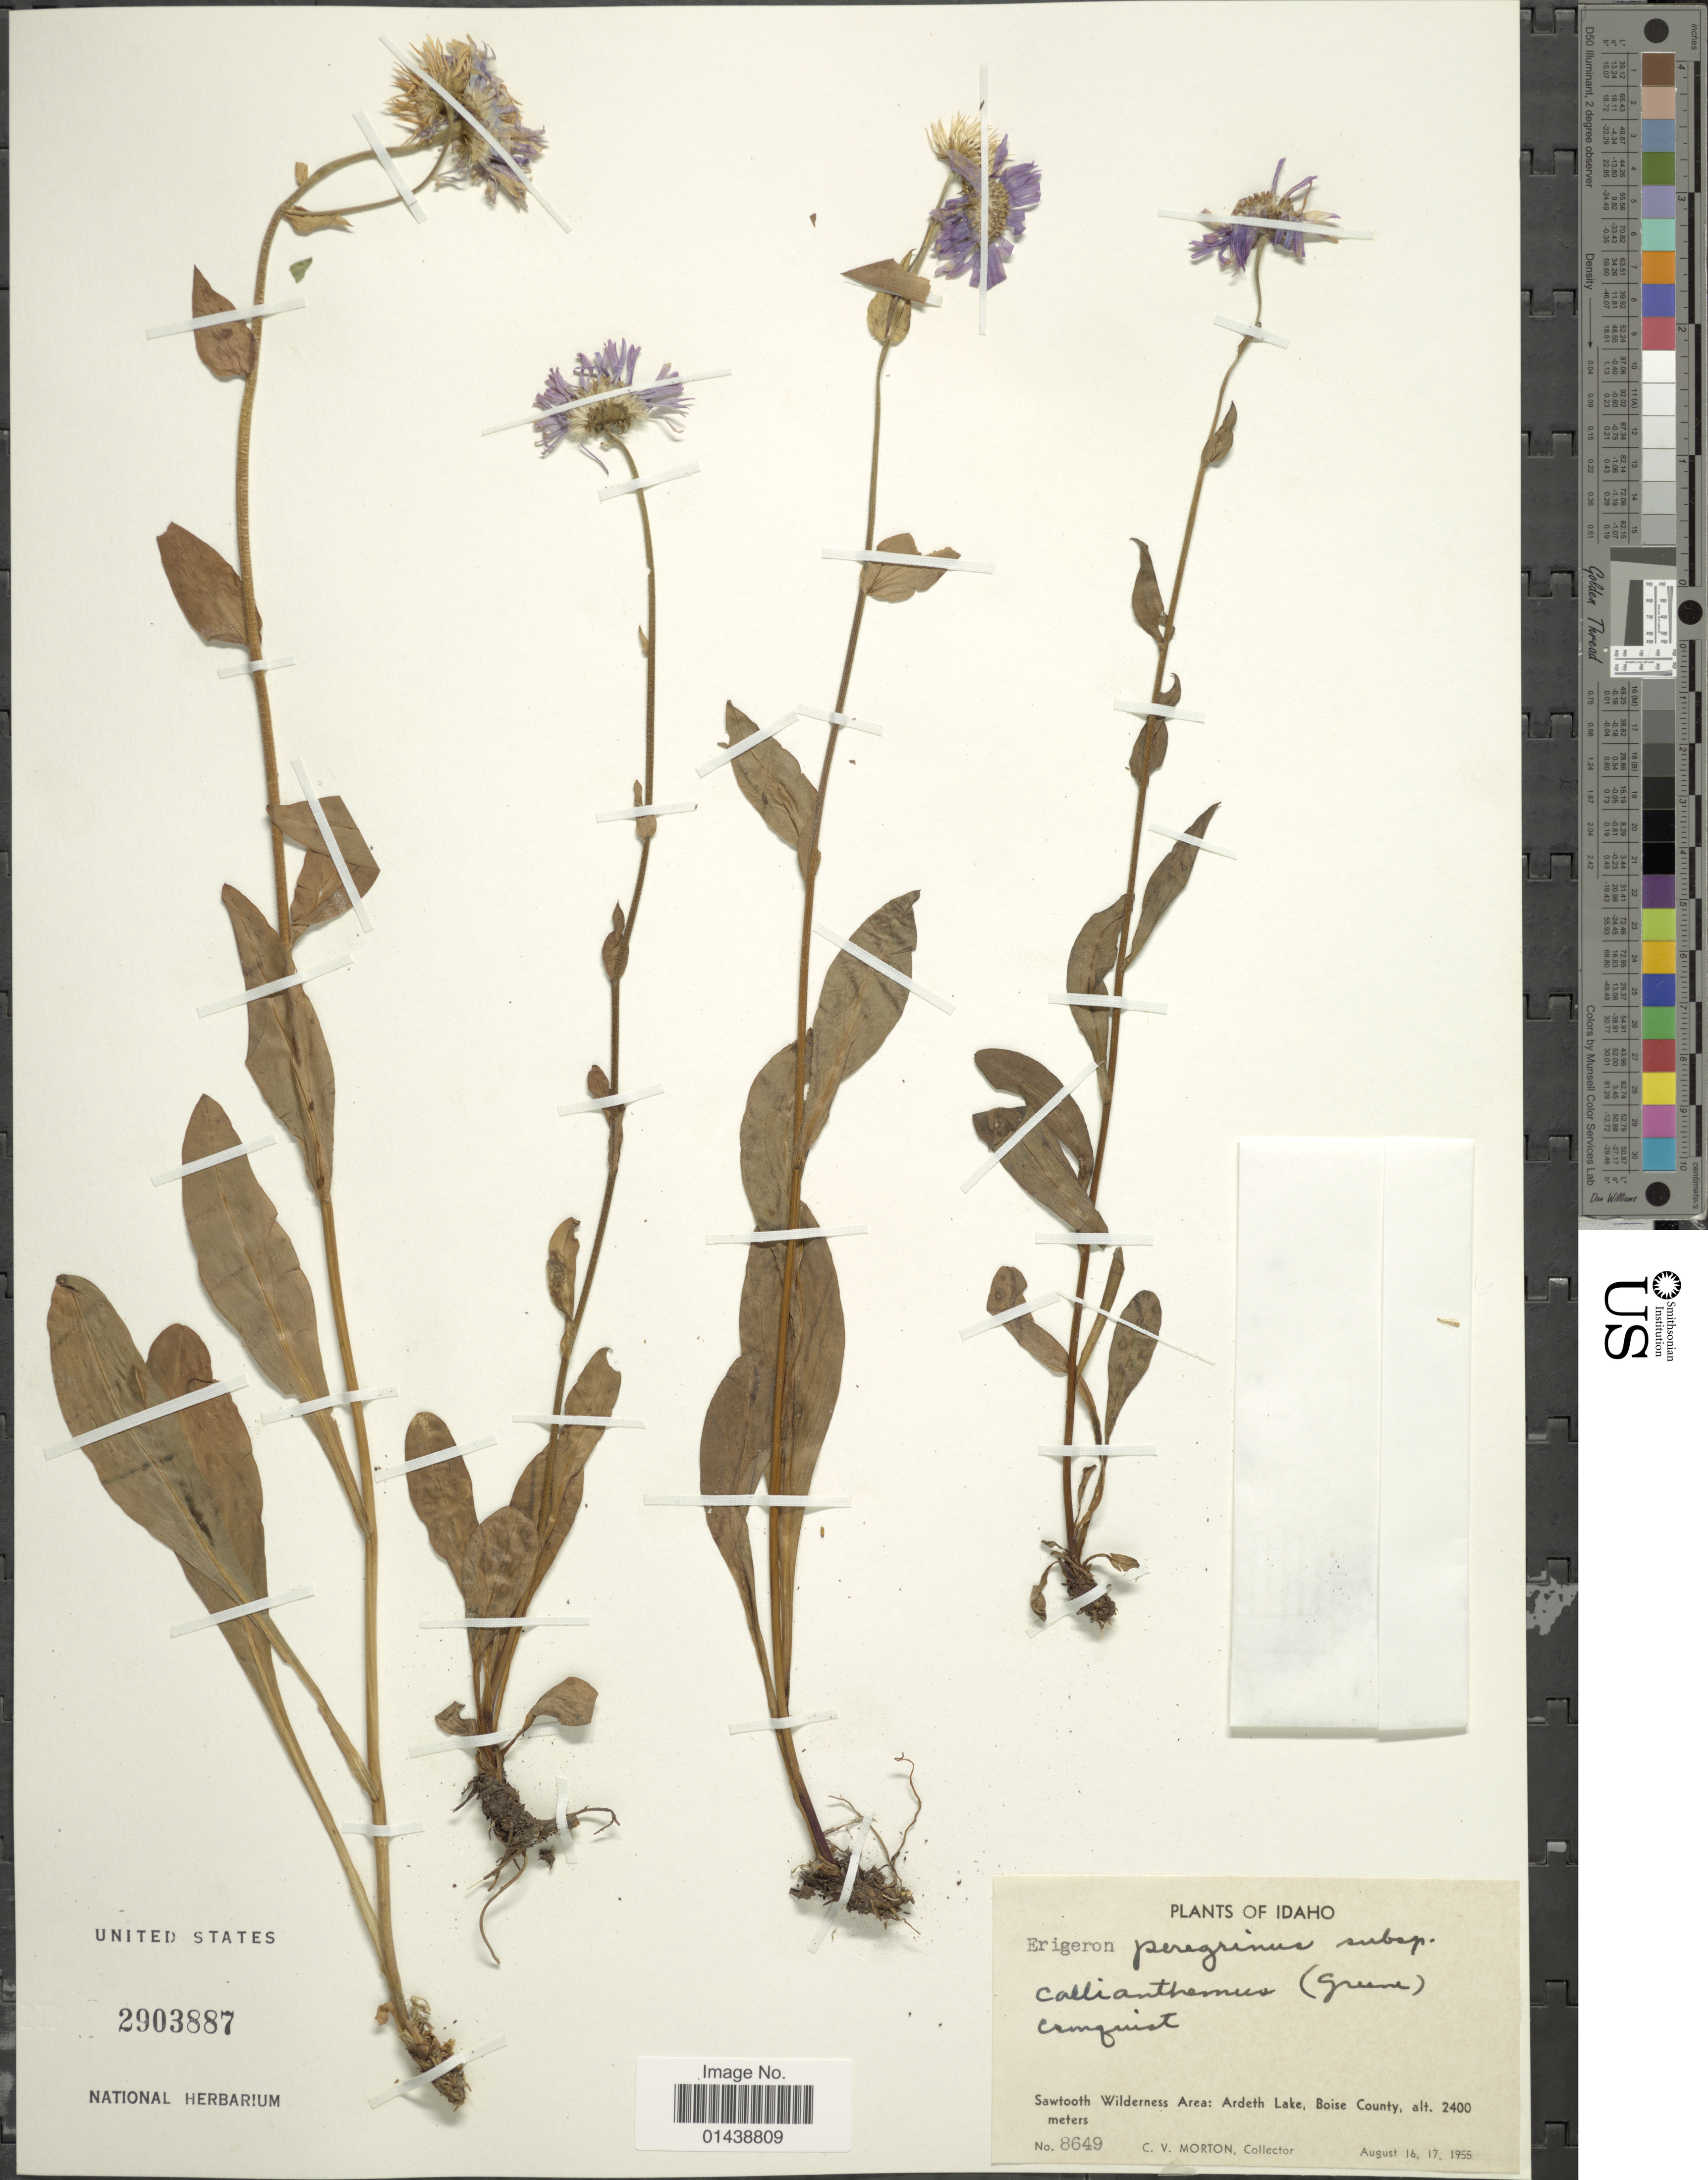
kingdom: Plantae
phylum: Tracheophyta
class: Magnoliopsida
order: Asterales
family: Asteraceae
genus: Erigeron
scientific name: Erigeron peregrinus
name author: (Banks ex Pursh) Greene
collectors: C. V. Morton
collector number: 8649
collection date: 1955-08-16/1955-08-17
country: United States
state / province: Idaho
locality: Sawtooth Wilderness Area: Ardeth Lake, Boise County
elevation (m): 2400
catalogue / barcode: US 2903887